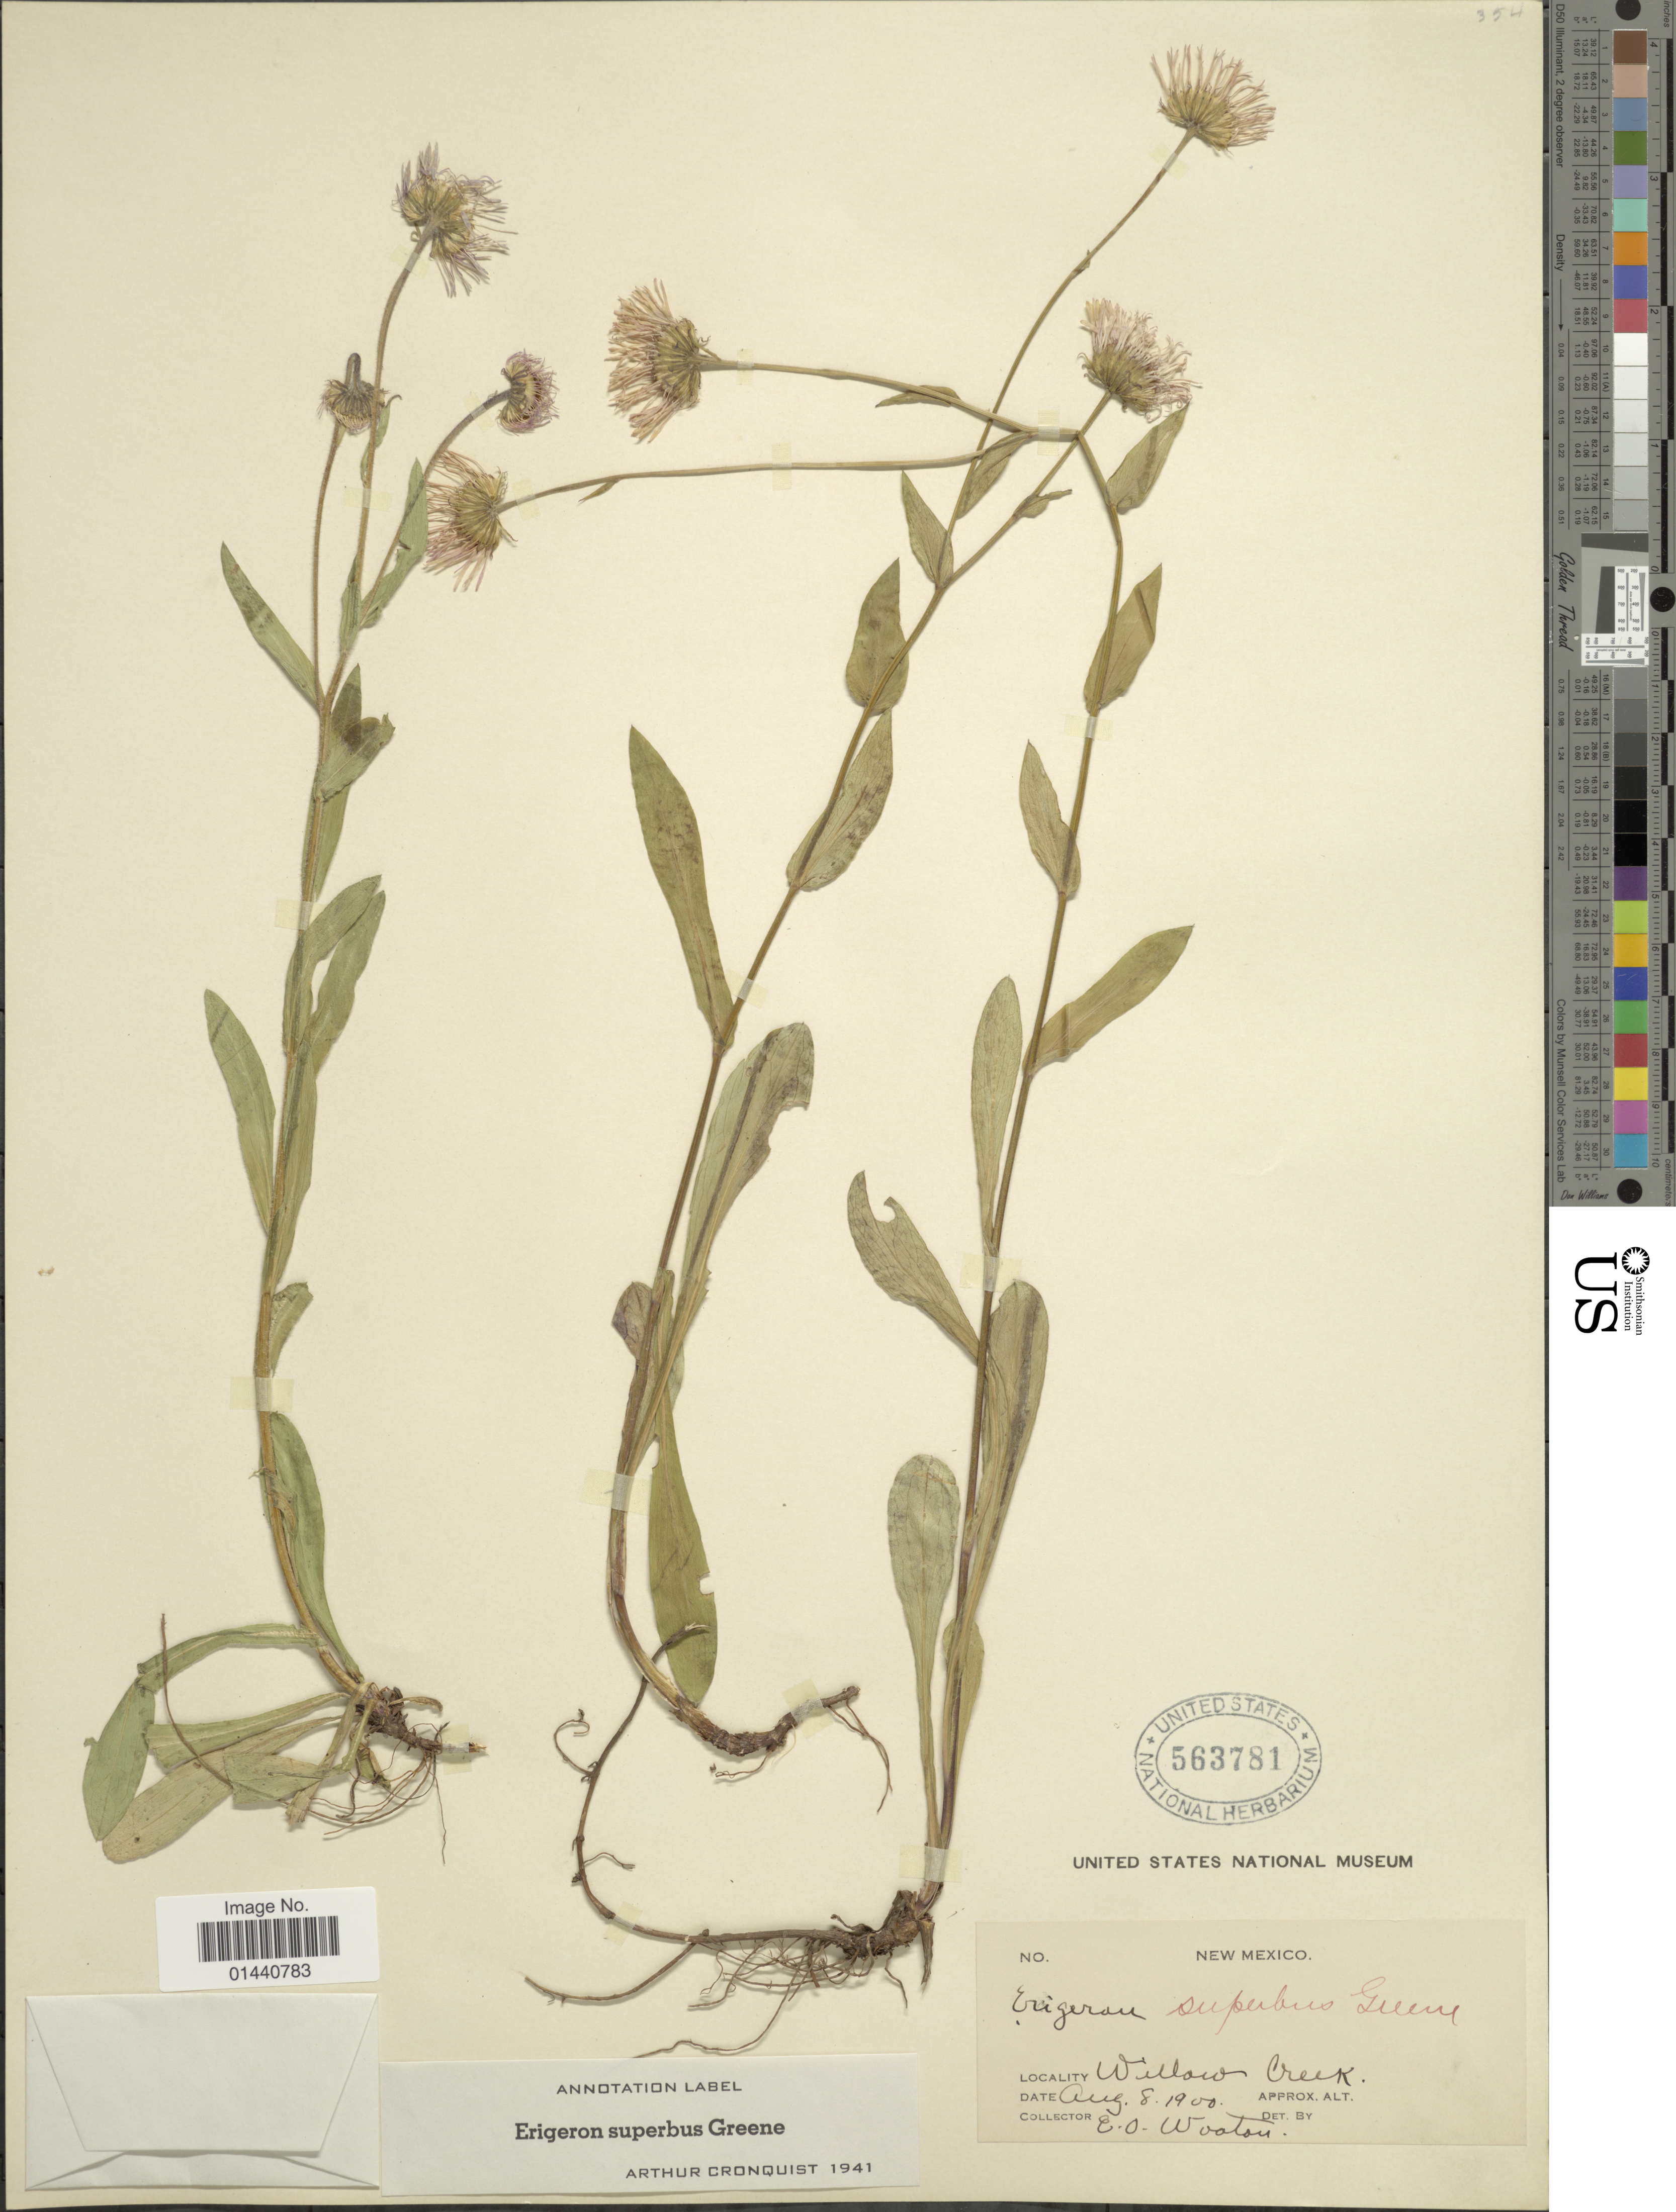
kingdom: Plantae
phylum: Tracheophyta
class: Magnoliopsida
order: Asterales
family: Asteraceae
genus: Erigeron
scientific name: Erigeron superbus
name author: Greene ex Rydb.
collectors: E. O. Wooton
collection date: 1900-08-08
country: United States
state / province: New Mexico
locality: Willow Creek.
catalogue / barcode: US 563781